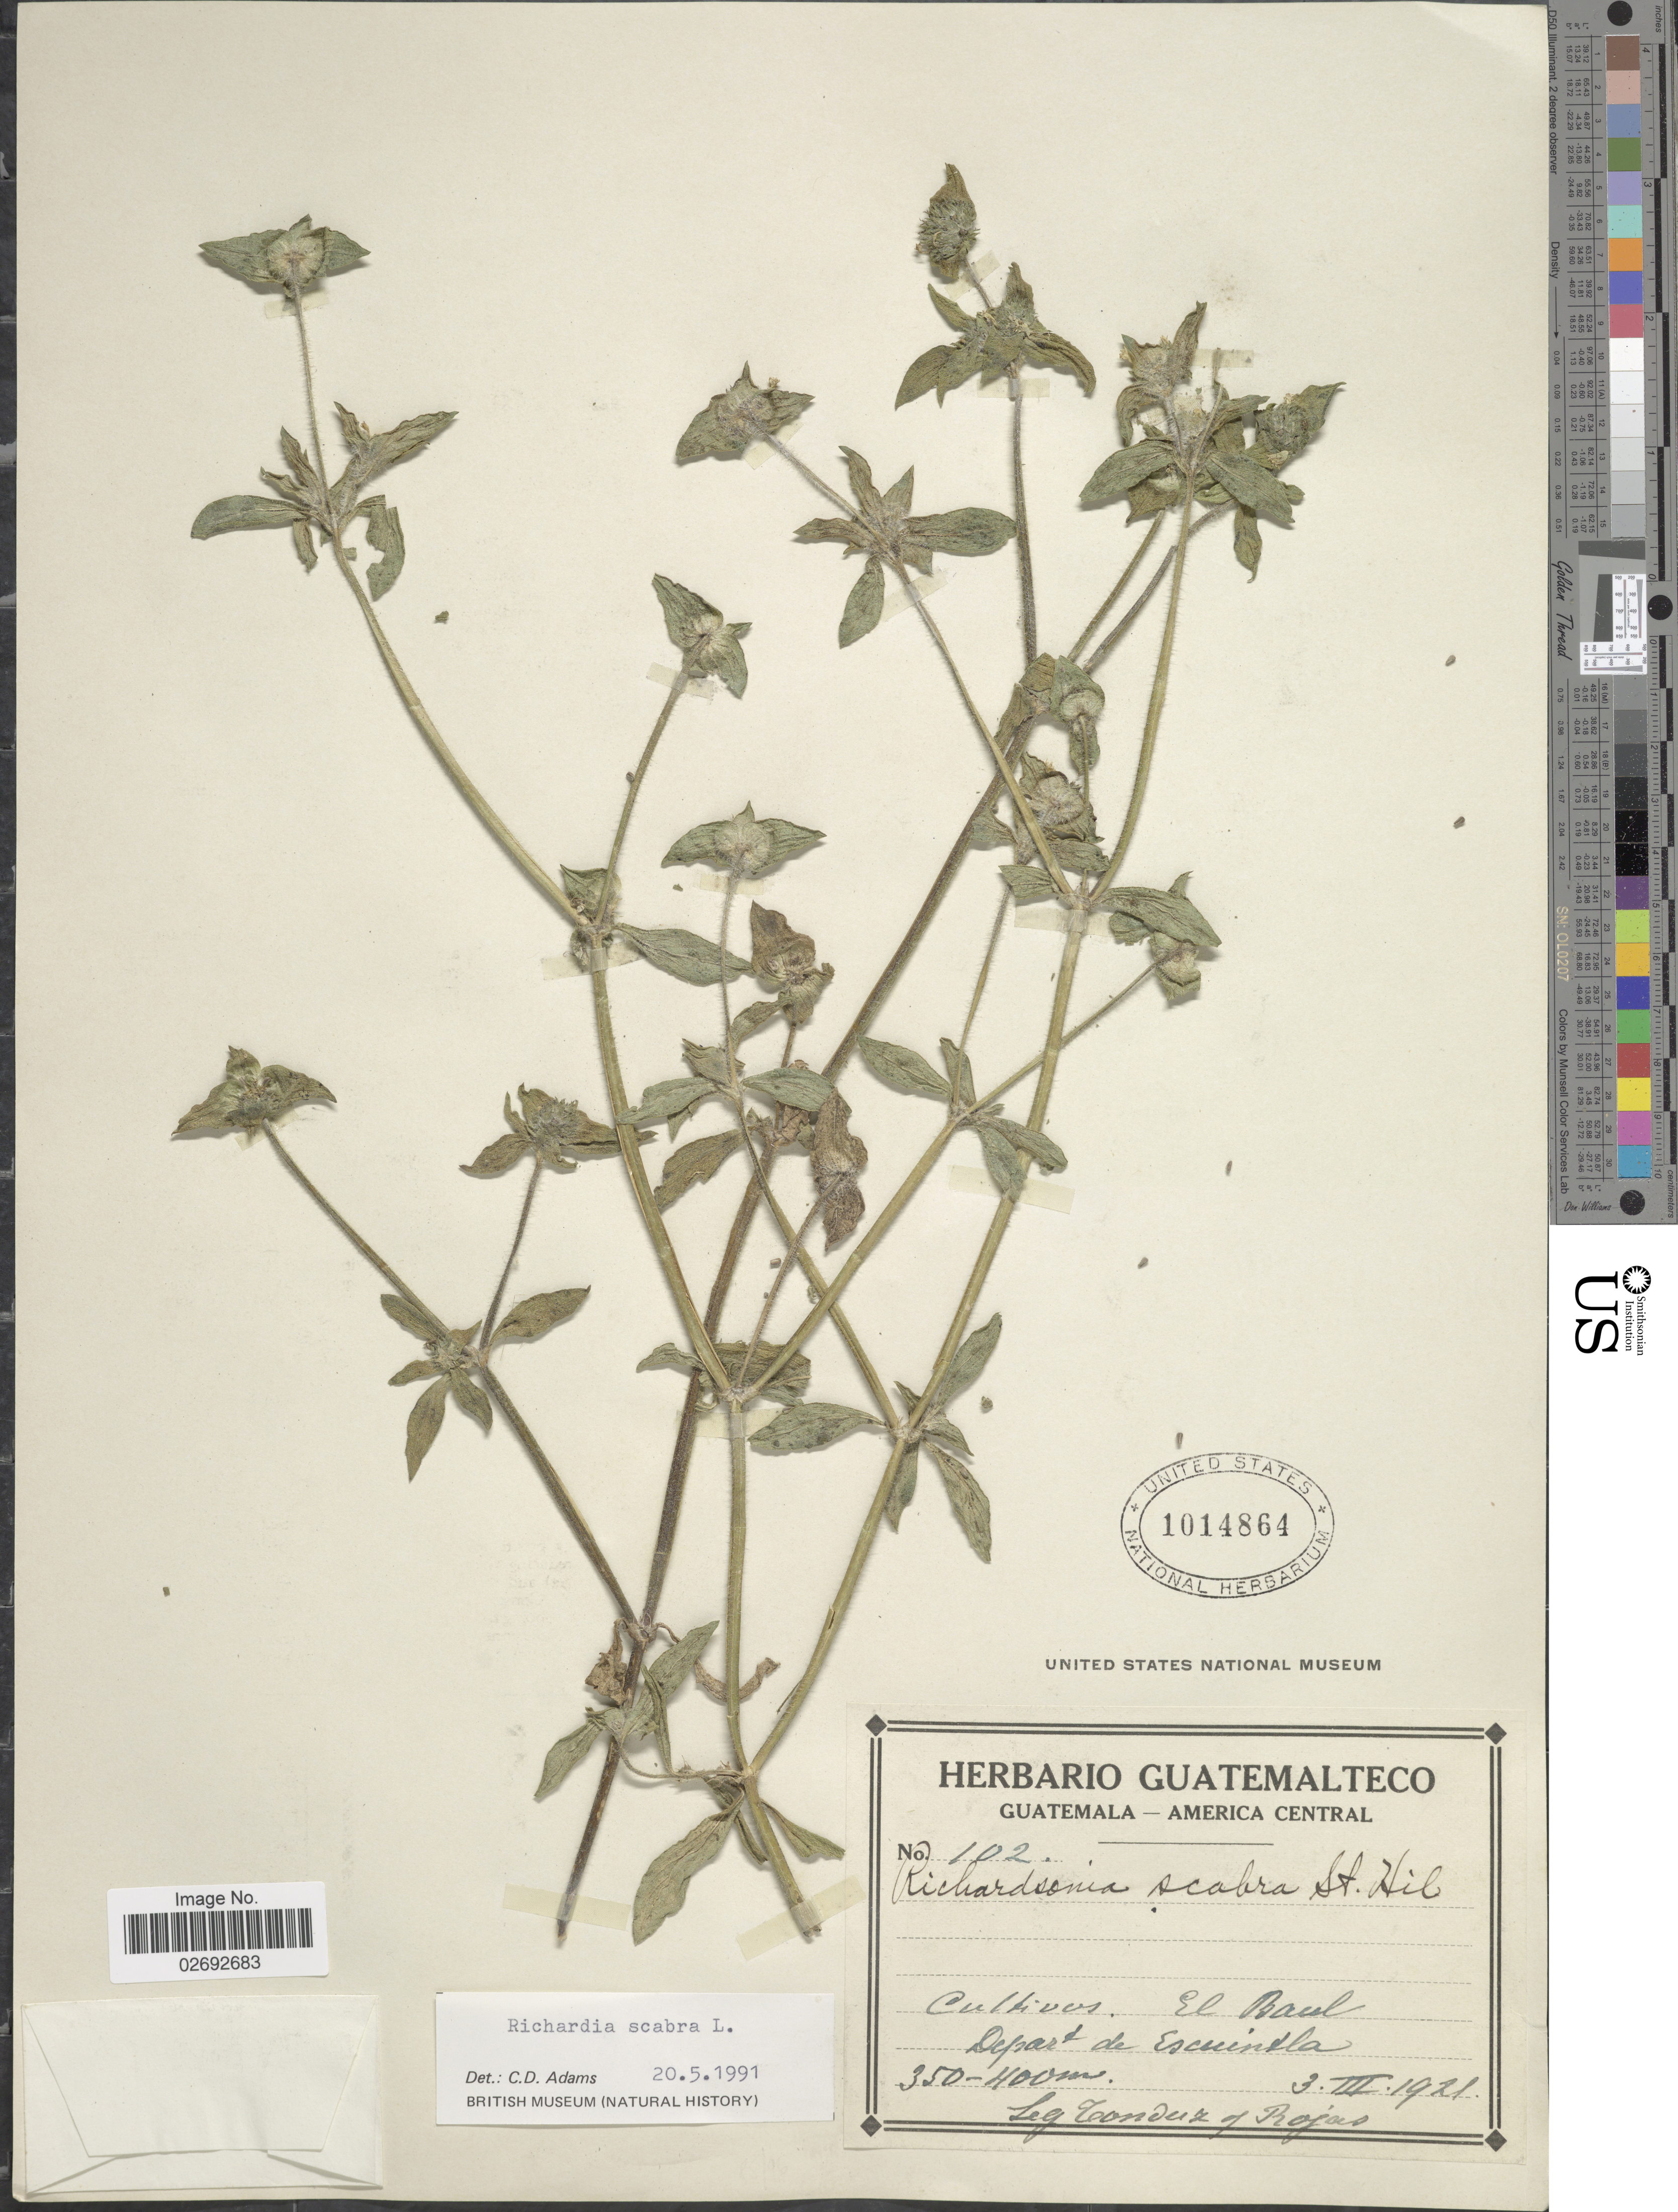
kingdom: Plantae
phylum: Tracheophyta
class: Magnoliopsida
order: Gentianales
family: Rubiaceae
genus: Richardia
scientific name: Richardia scabra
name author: L.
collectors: A. Tonduz & Rojas, --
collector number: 102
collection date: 1921-03-03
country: Guatemala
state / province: Escuintla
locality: El Baul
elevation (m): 350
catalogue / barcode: US 1014864